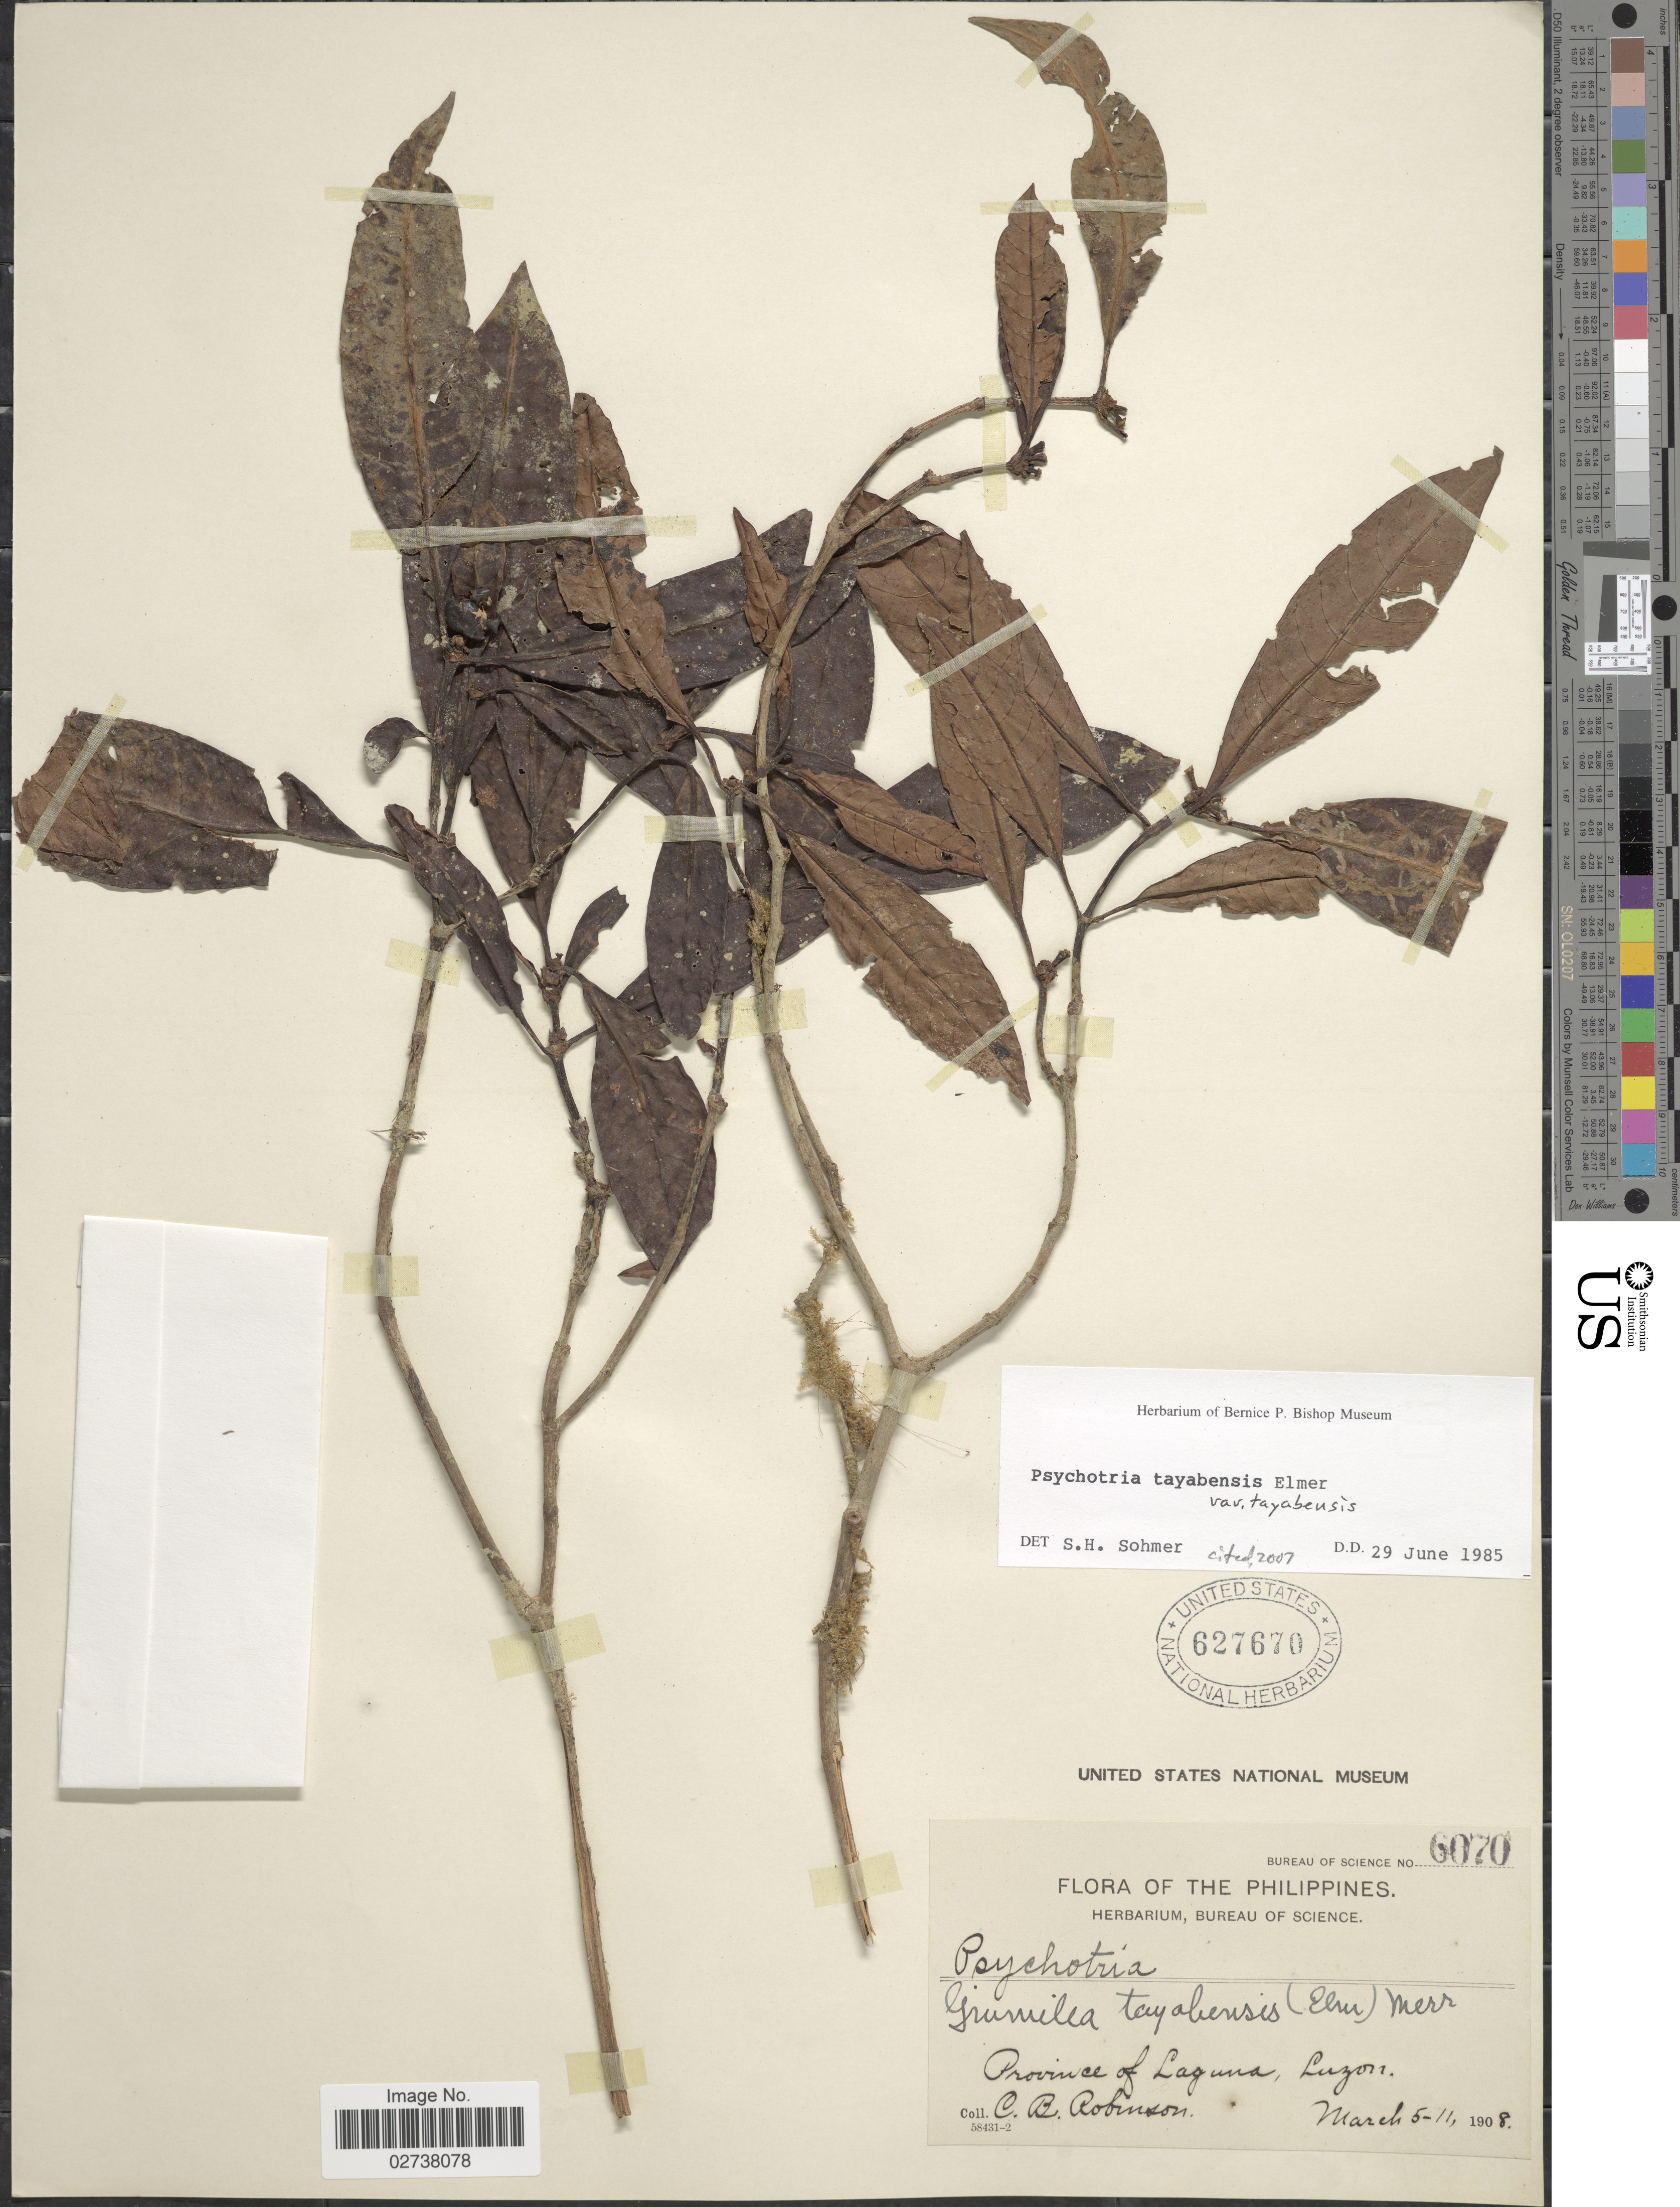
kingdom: Plantae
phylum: Tracheophyta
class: Magnoliopsida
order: Gentianales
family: Rubiaceae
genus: Psychotria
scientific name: Psychotria tayabensis var. tayabensis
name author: Elmer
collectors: C. Brobinson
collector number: Bureau of Science 6070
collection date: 1908-03-05/1908-03-11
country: Philippines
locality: Province of Laguna, Luzon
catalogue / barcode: US 627670